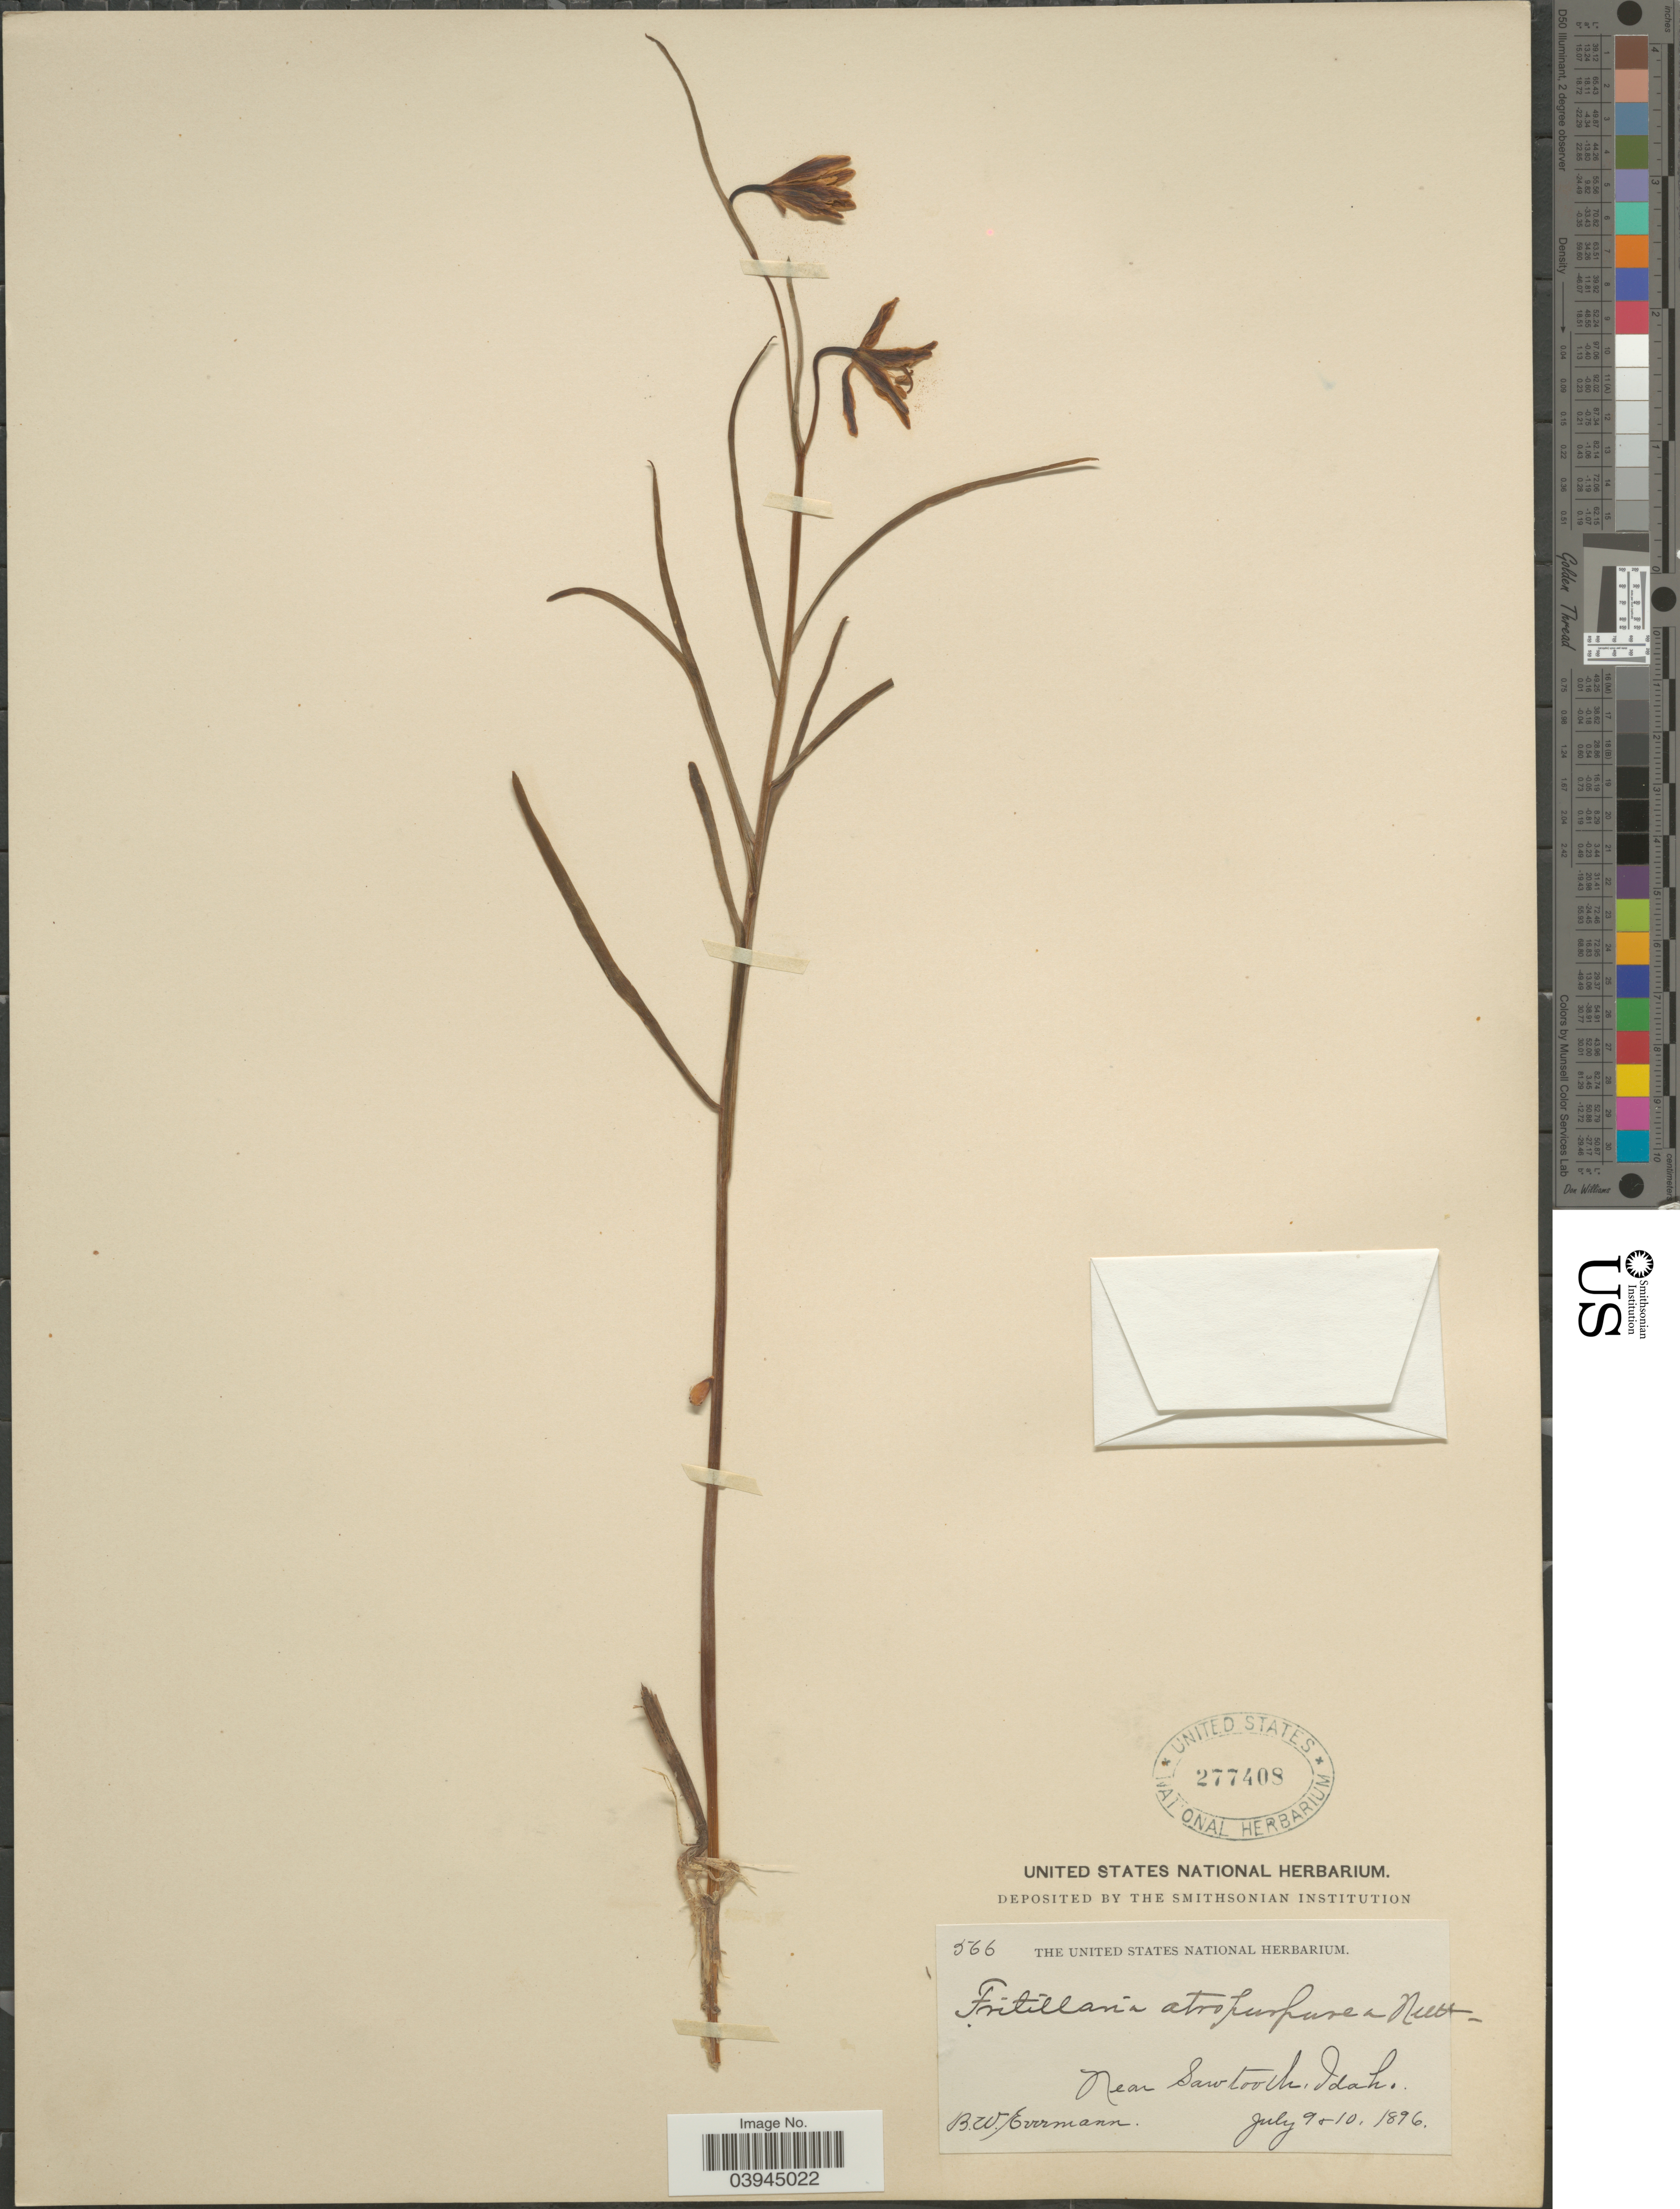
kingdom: Plantae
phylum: Tracheophyta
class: Liliopsida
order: Liliales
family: Liliaceae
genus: Fritillaria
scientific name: Fritillaria atropurpurea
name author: Nutt.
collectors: B. W. Evermann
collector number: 566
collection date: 1896-07-09/1896-07-10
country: United States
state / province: Idaho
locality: Near Sawtooth.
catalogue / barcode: US 277408